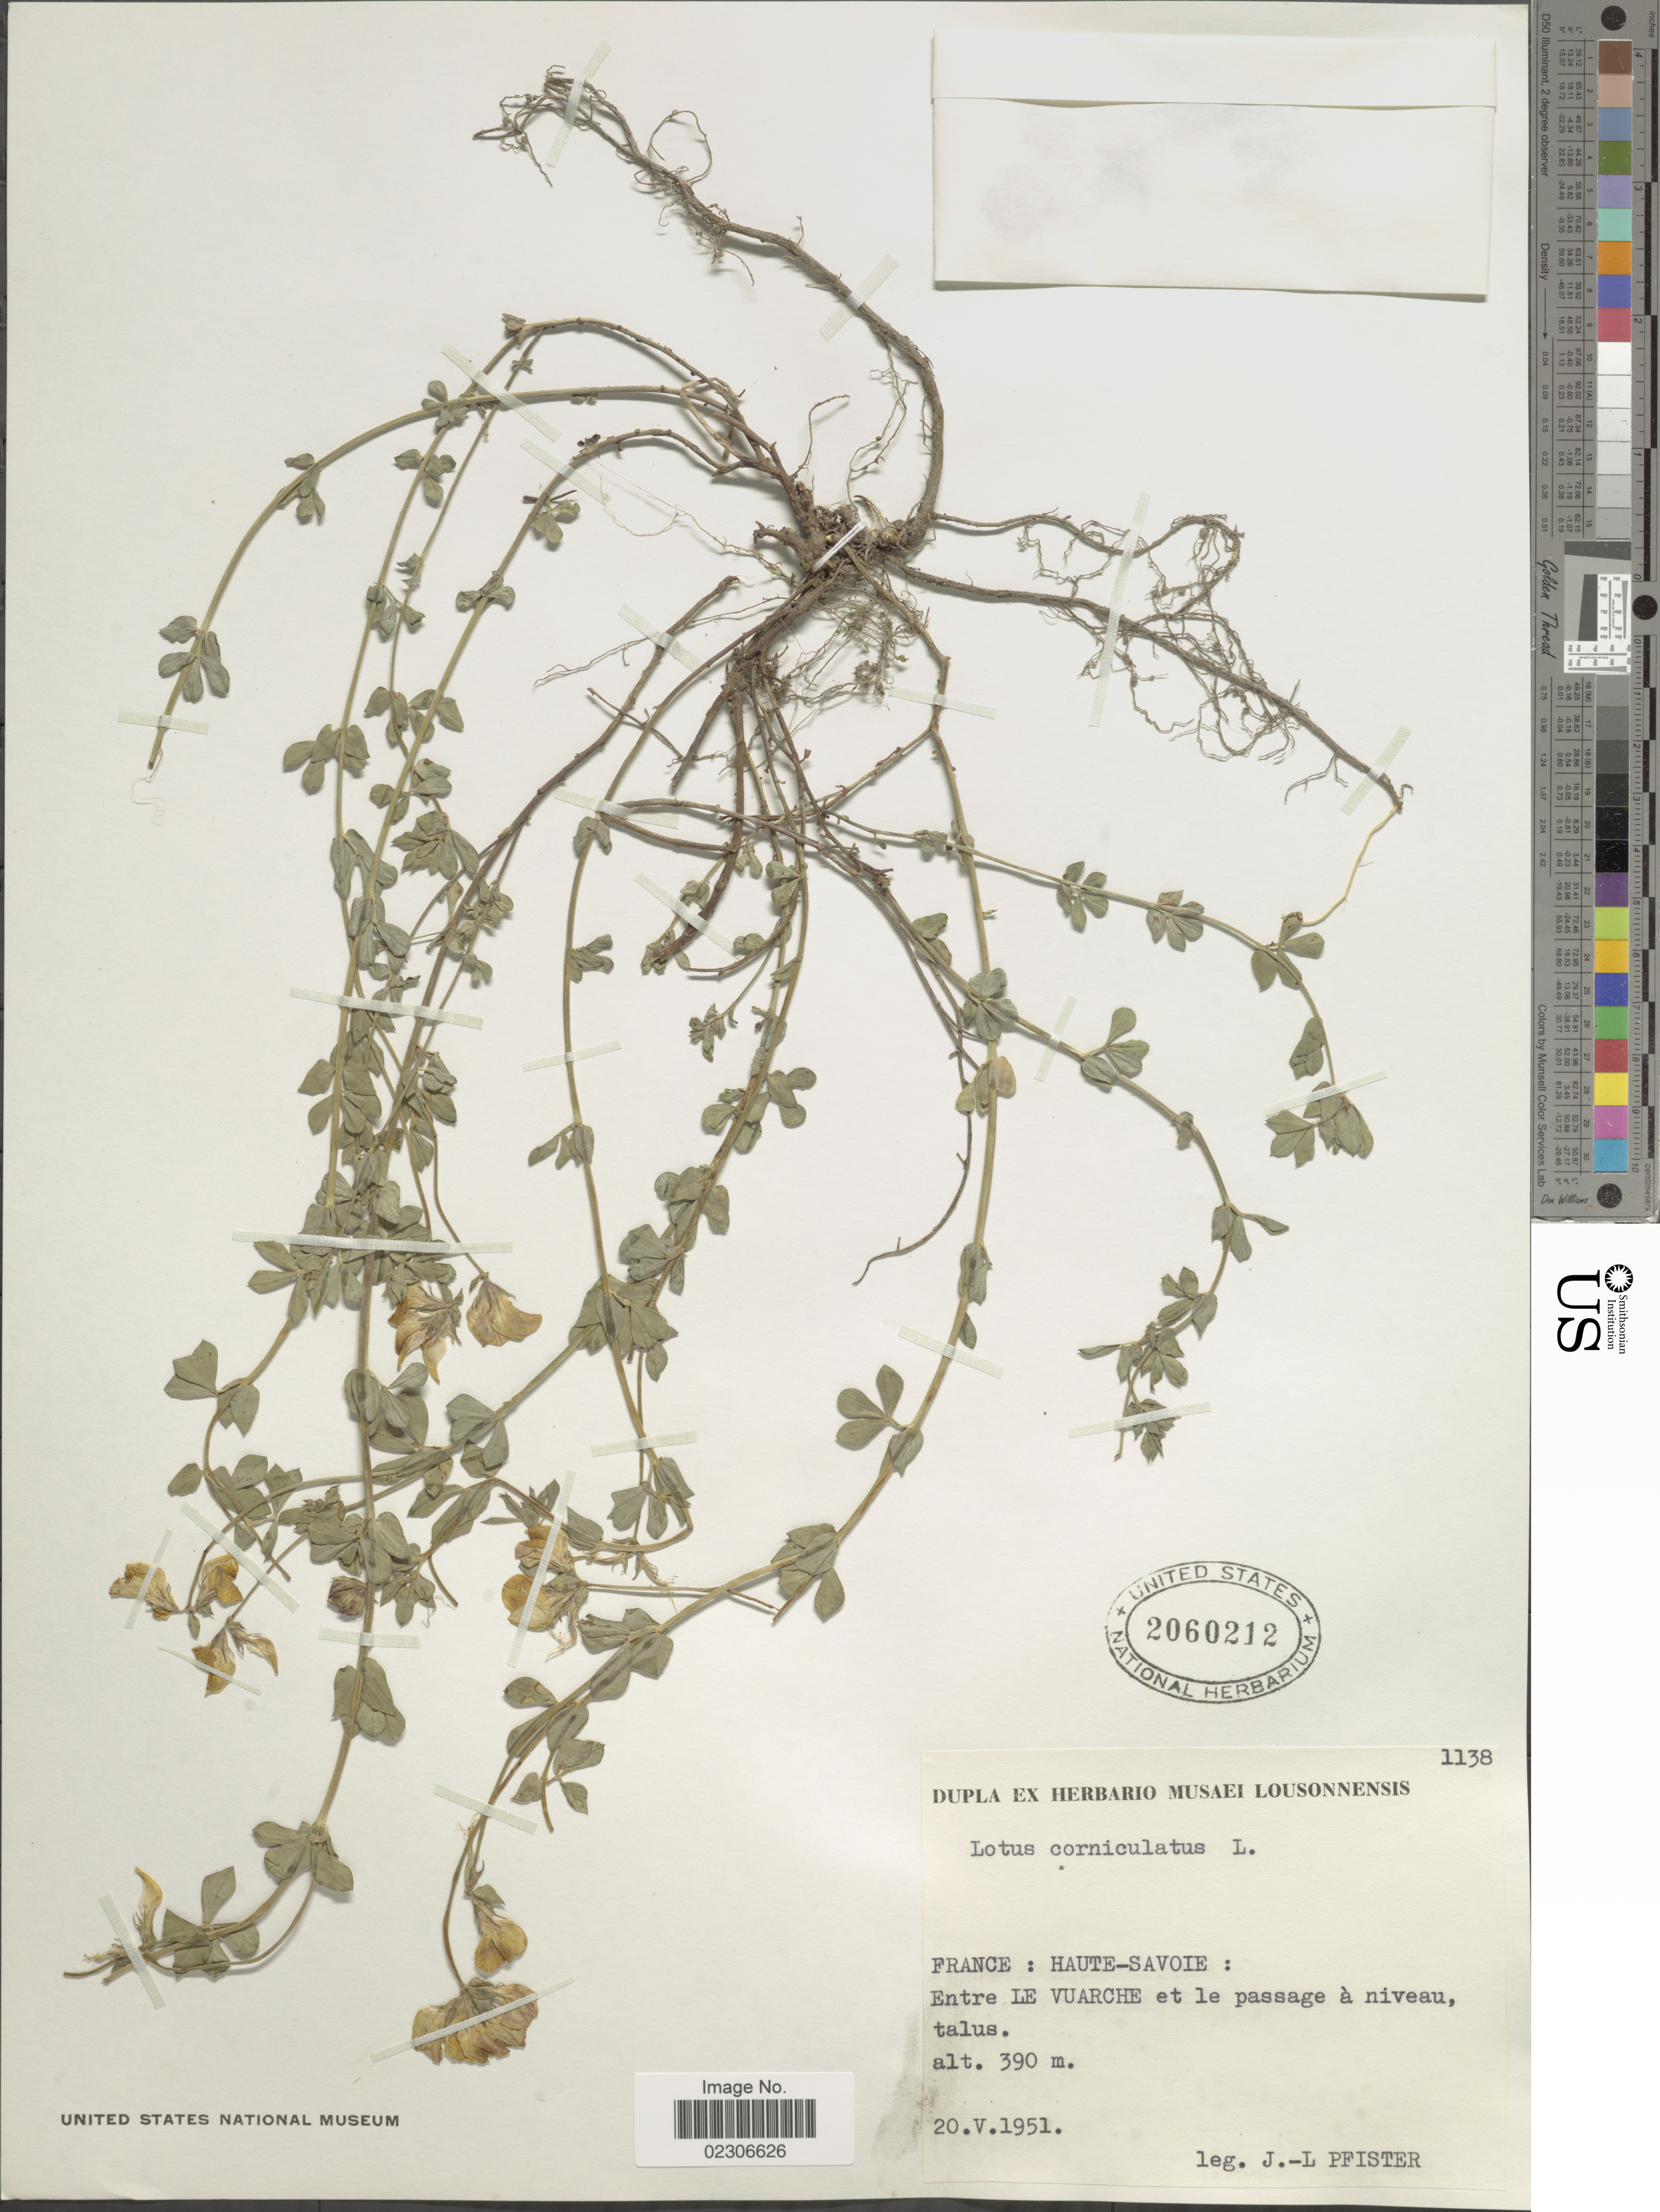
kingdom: Plantae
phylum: Tracheophyta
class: Magnoliopsida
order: Fabales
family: Fabaceae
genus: Lotus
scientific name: Lotus corniculatus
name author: L.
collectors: J. Pfister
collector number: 1138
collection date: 1951-05-20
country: France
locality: Haute-Savoie: Entre Le Vuarche et le passage à niveau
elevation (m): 390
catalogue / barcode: US 2060212